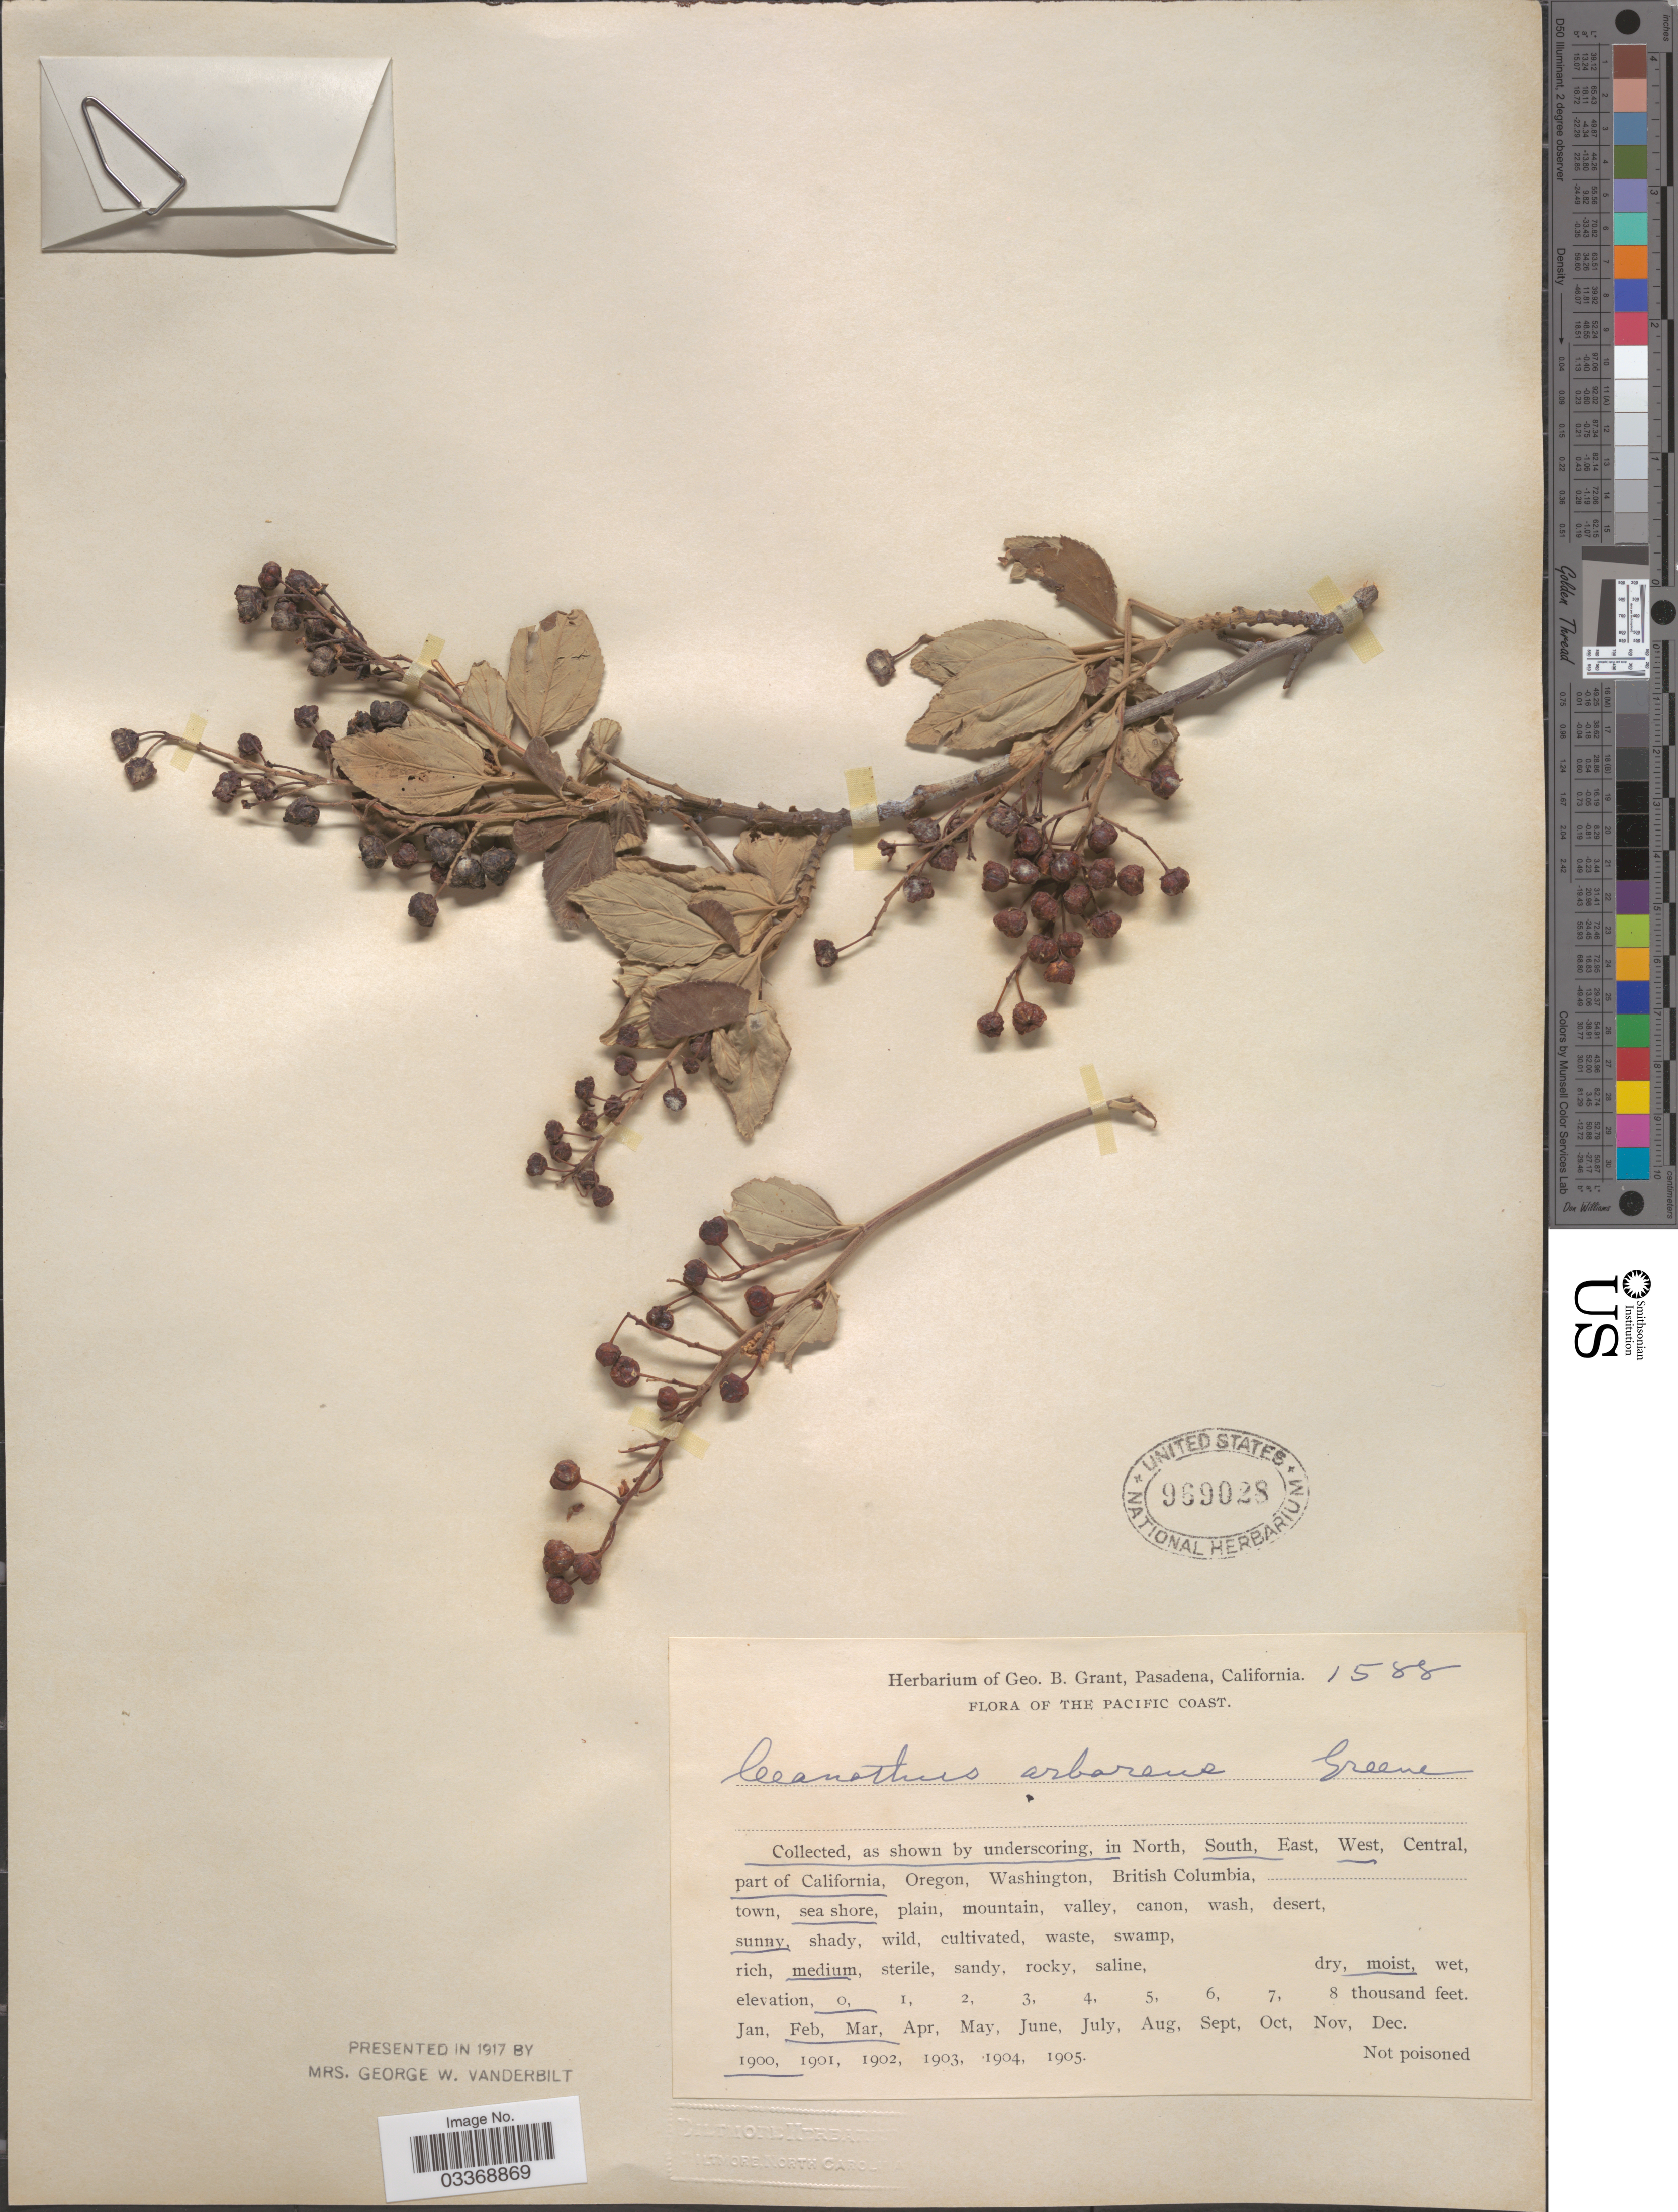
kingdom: Plantae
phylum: Tracheophyta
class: Magnoliopsida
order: Rosales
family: Rhamnaceae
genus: Ceanothus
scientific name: Ceanothus arboreus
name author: Greene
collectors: ex herb. Geo. B. Grant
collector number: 1588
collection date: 1900-02/1900-03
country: United States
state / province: California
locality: The Pacific Coast. South, West part of California.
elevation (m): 0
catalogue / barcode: US 969028